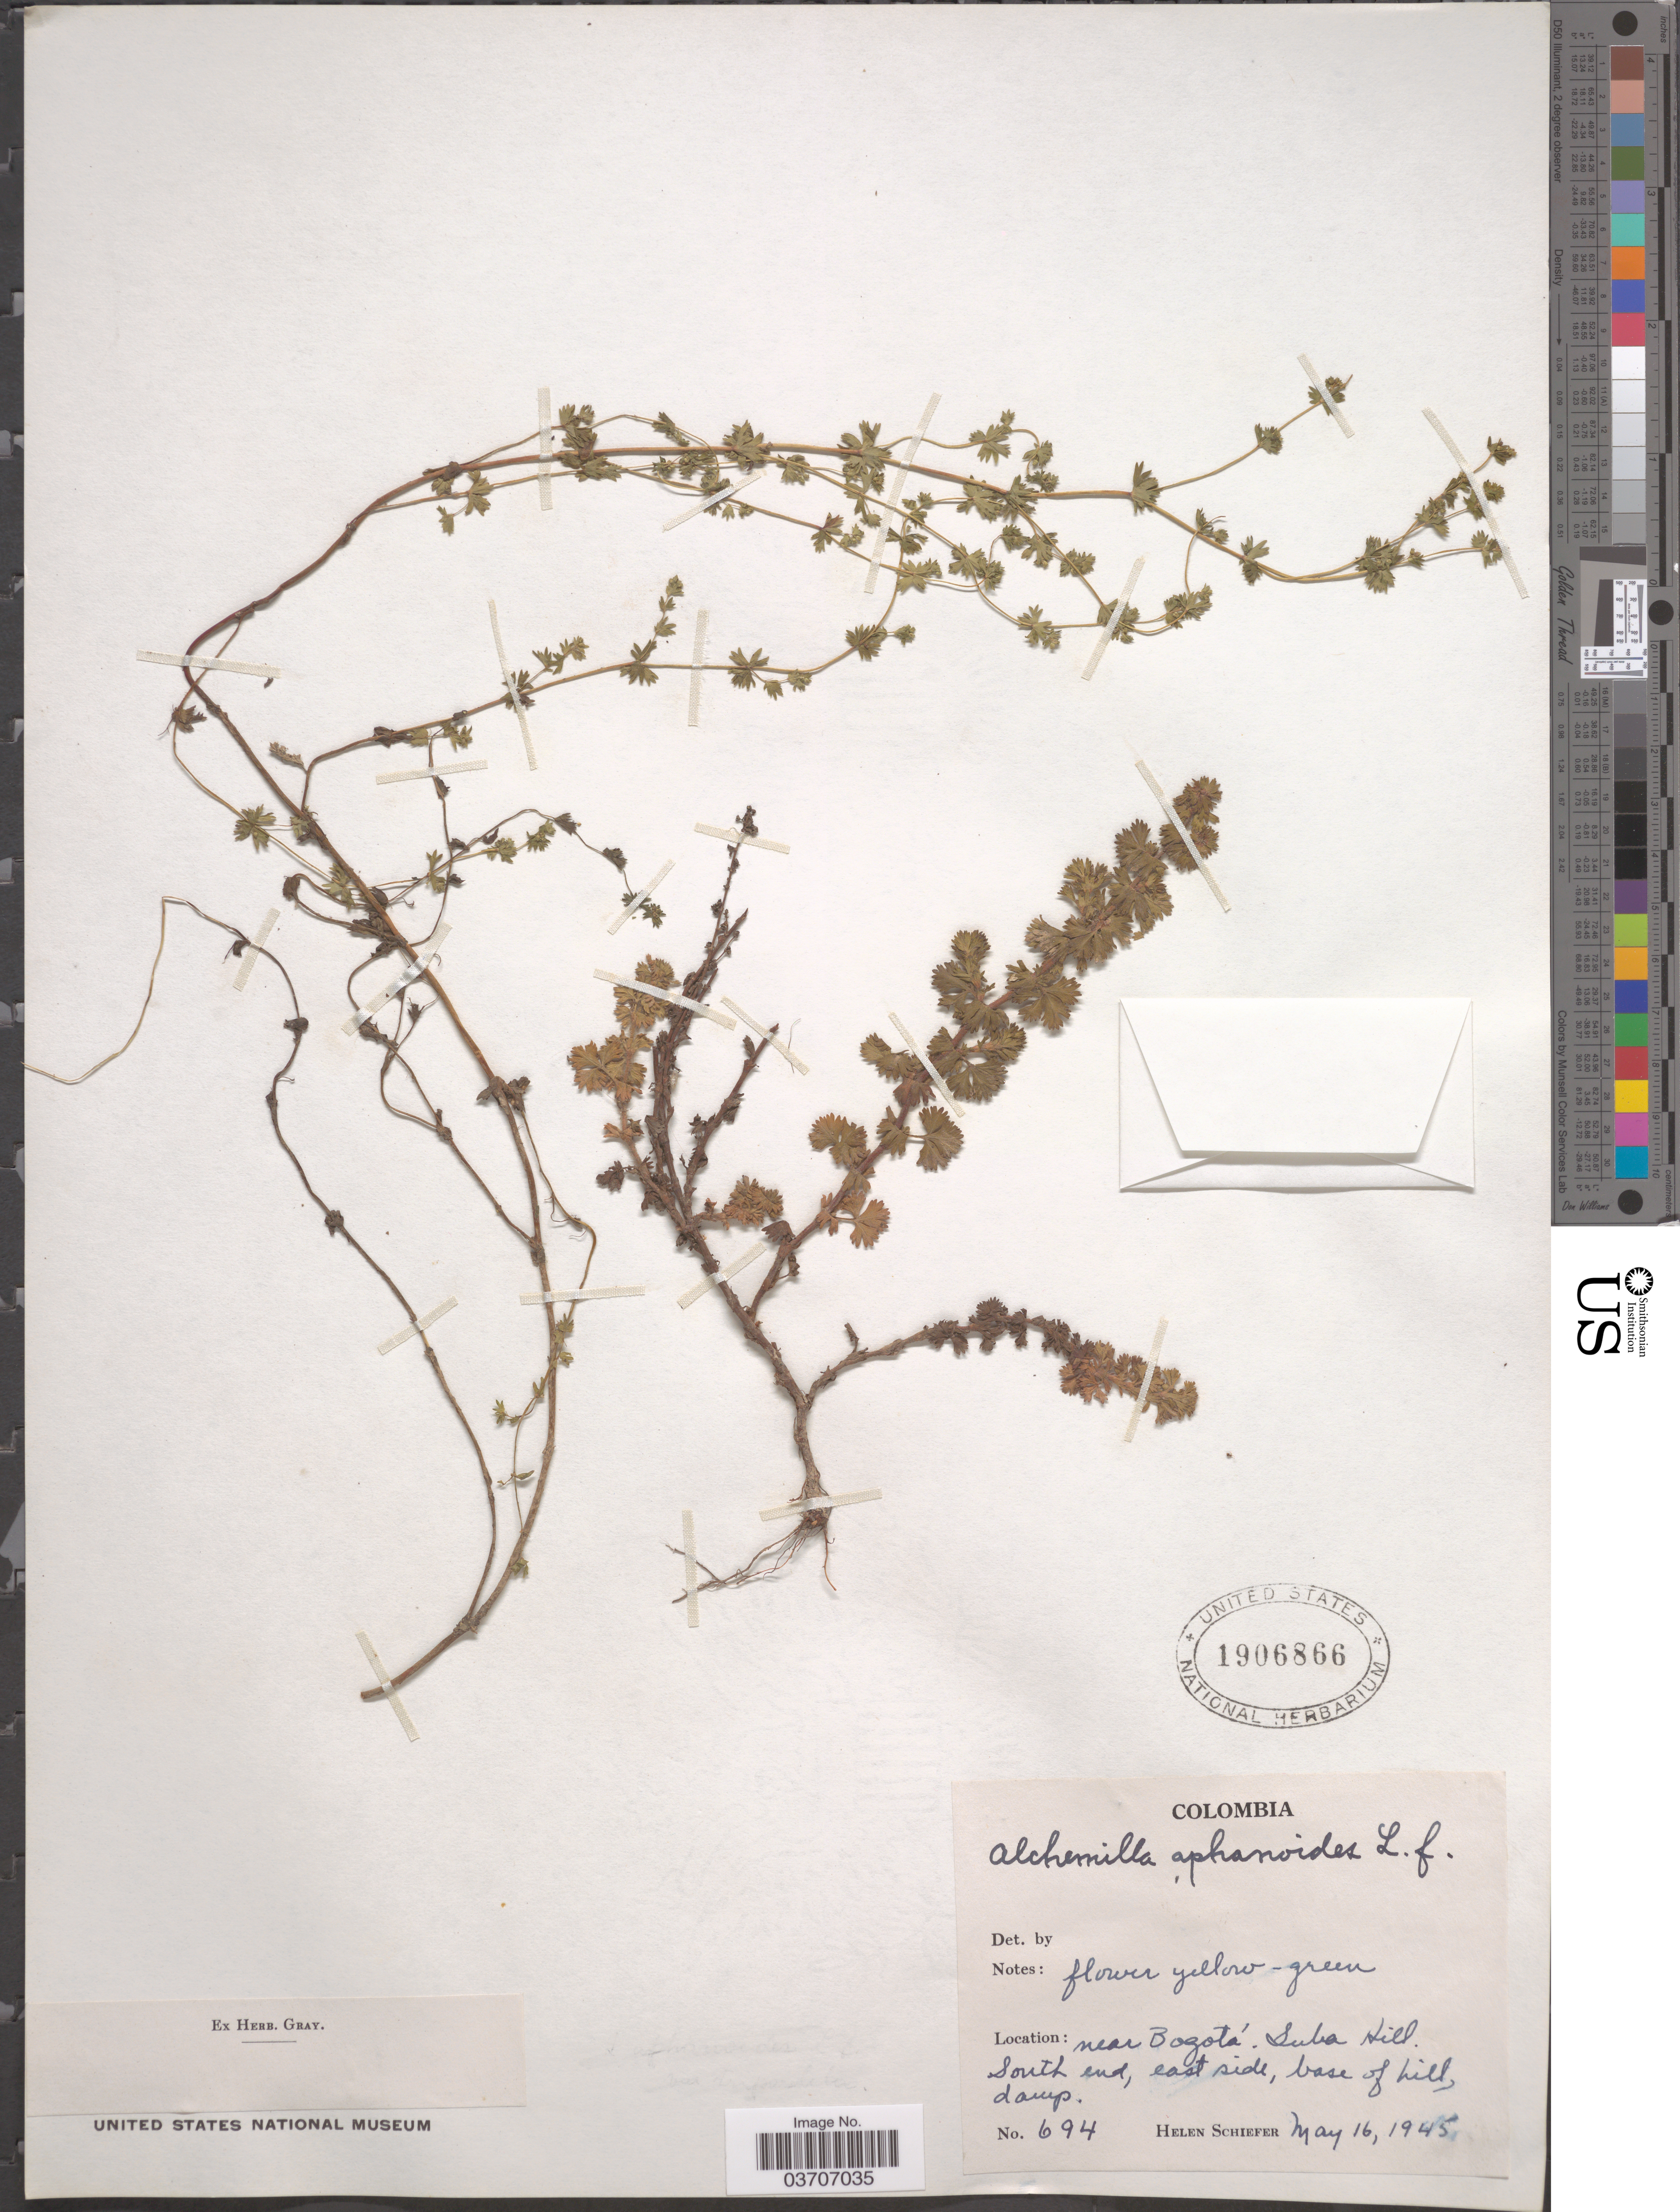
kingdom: Plantae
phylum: Tracheophyta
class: Magnoliopsida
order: Rosales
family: Rosaceae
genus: Lachemilla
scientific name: Lachemilla aphanoides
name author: (Mutis ex L. f.) Rothm.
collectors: H. Schiefer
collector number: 694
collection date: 1945-05-16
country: Colombia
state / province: Bogota D.C.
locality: Near Bogotá, Suba Hill. South end, east side, base of hill, damp.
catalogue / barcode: US 1906866